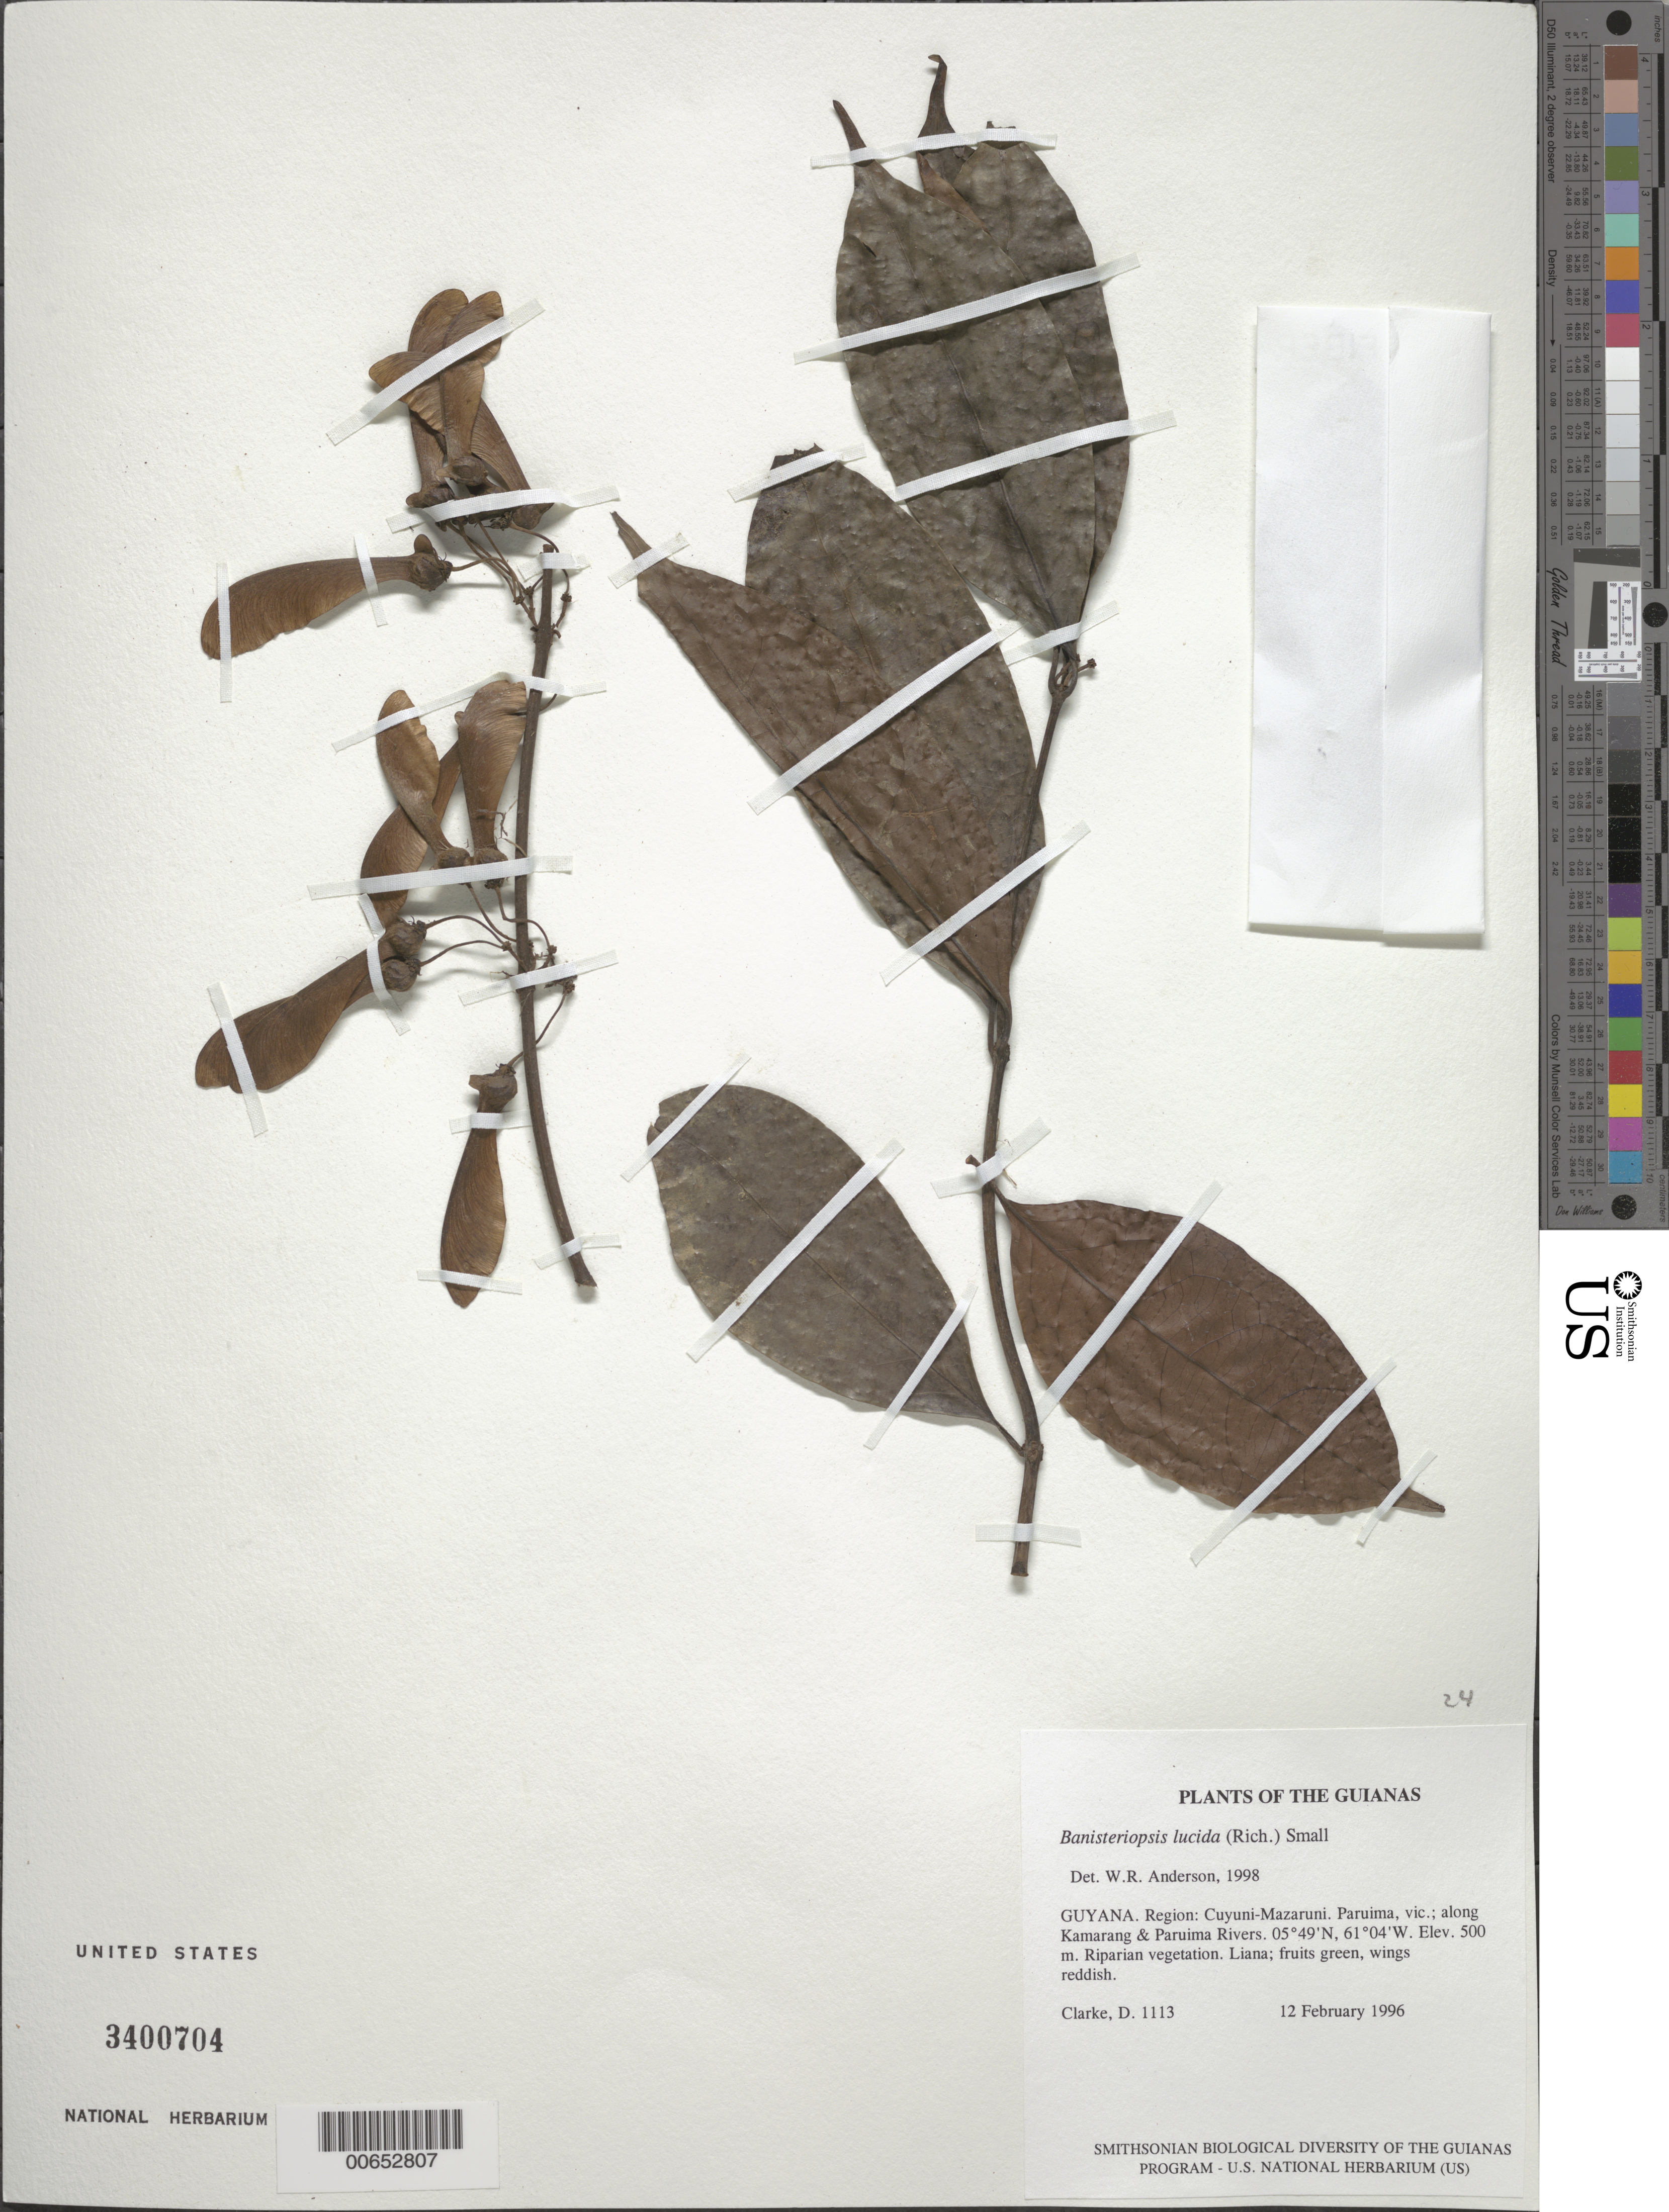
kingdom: Plantae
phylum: Tracheophyta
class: Magnoliopsida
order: Malpighiales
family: Malpighiaceae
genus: Banisteriopsis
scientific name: Banisteriopsis lucida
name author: (Rich.) Small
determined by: Anderson, W. R., (MICH), University of Michigan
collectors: H. D. Clarke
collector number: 1113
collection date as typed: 12 February 1996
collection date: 1996-02-12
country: Guyana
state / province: Cuyuni-Mazaruni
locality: Paruima, vic.; along Kamarang & Paruima Rivers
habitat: Riparian vegetation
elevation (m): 500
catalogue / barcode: US 3400704